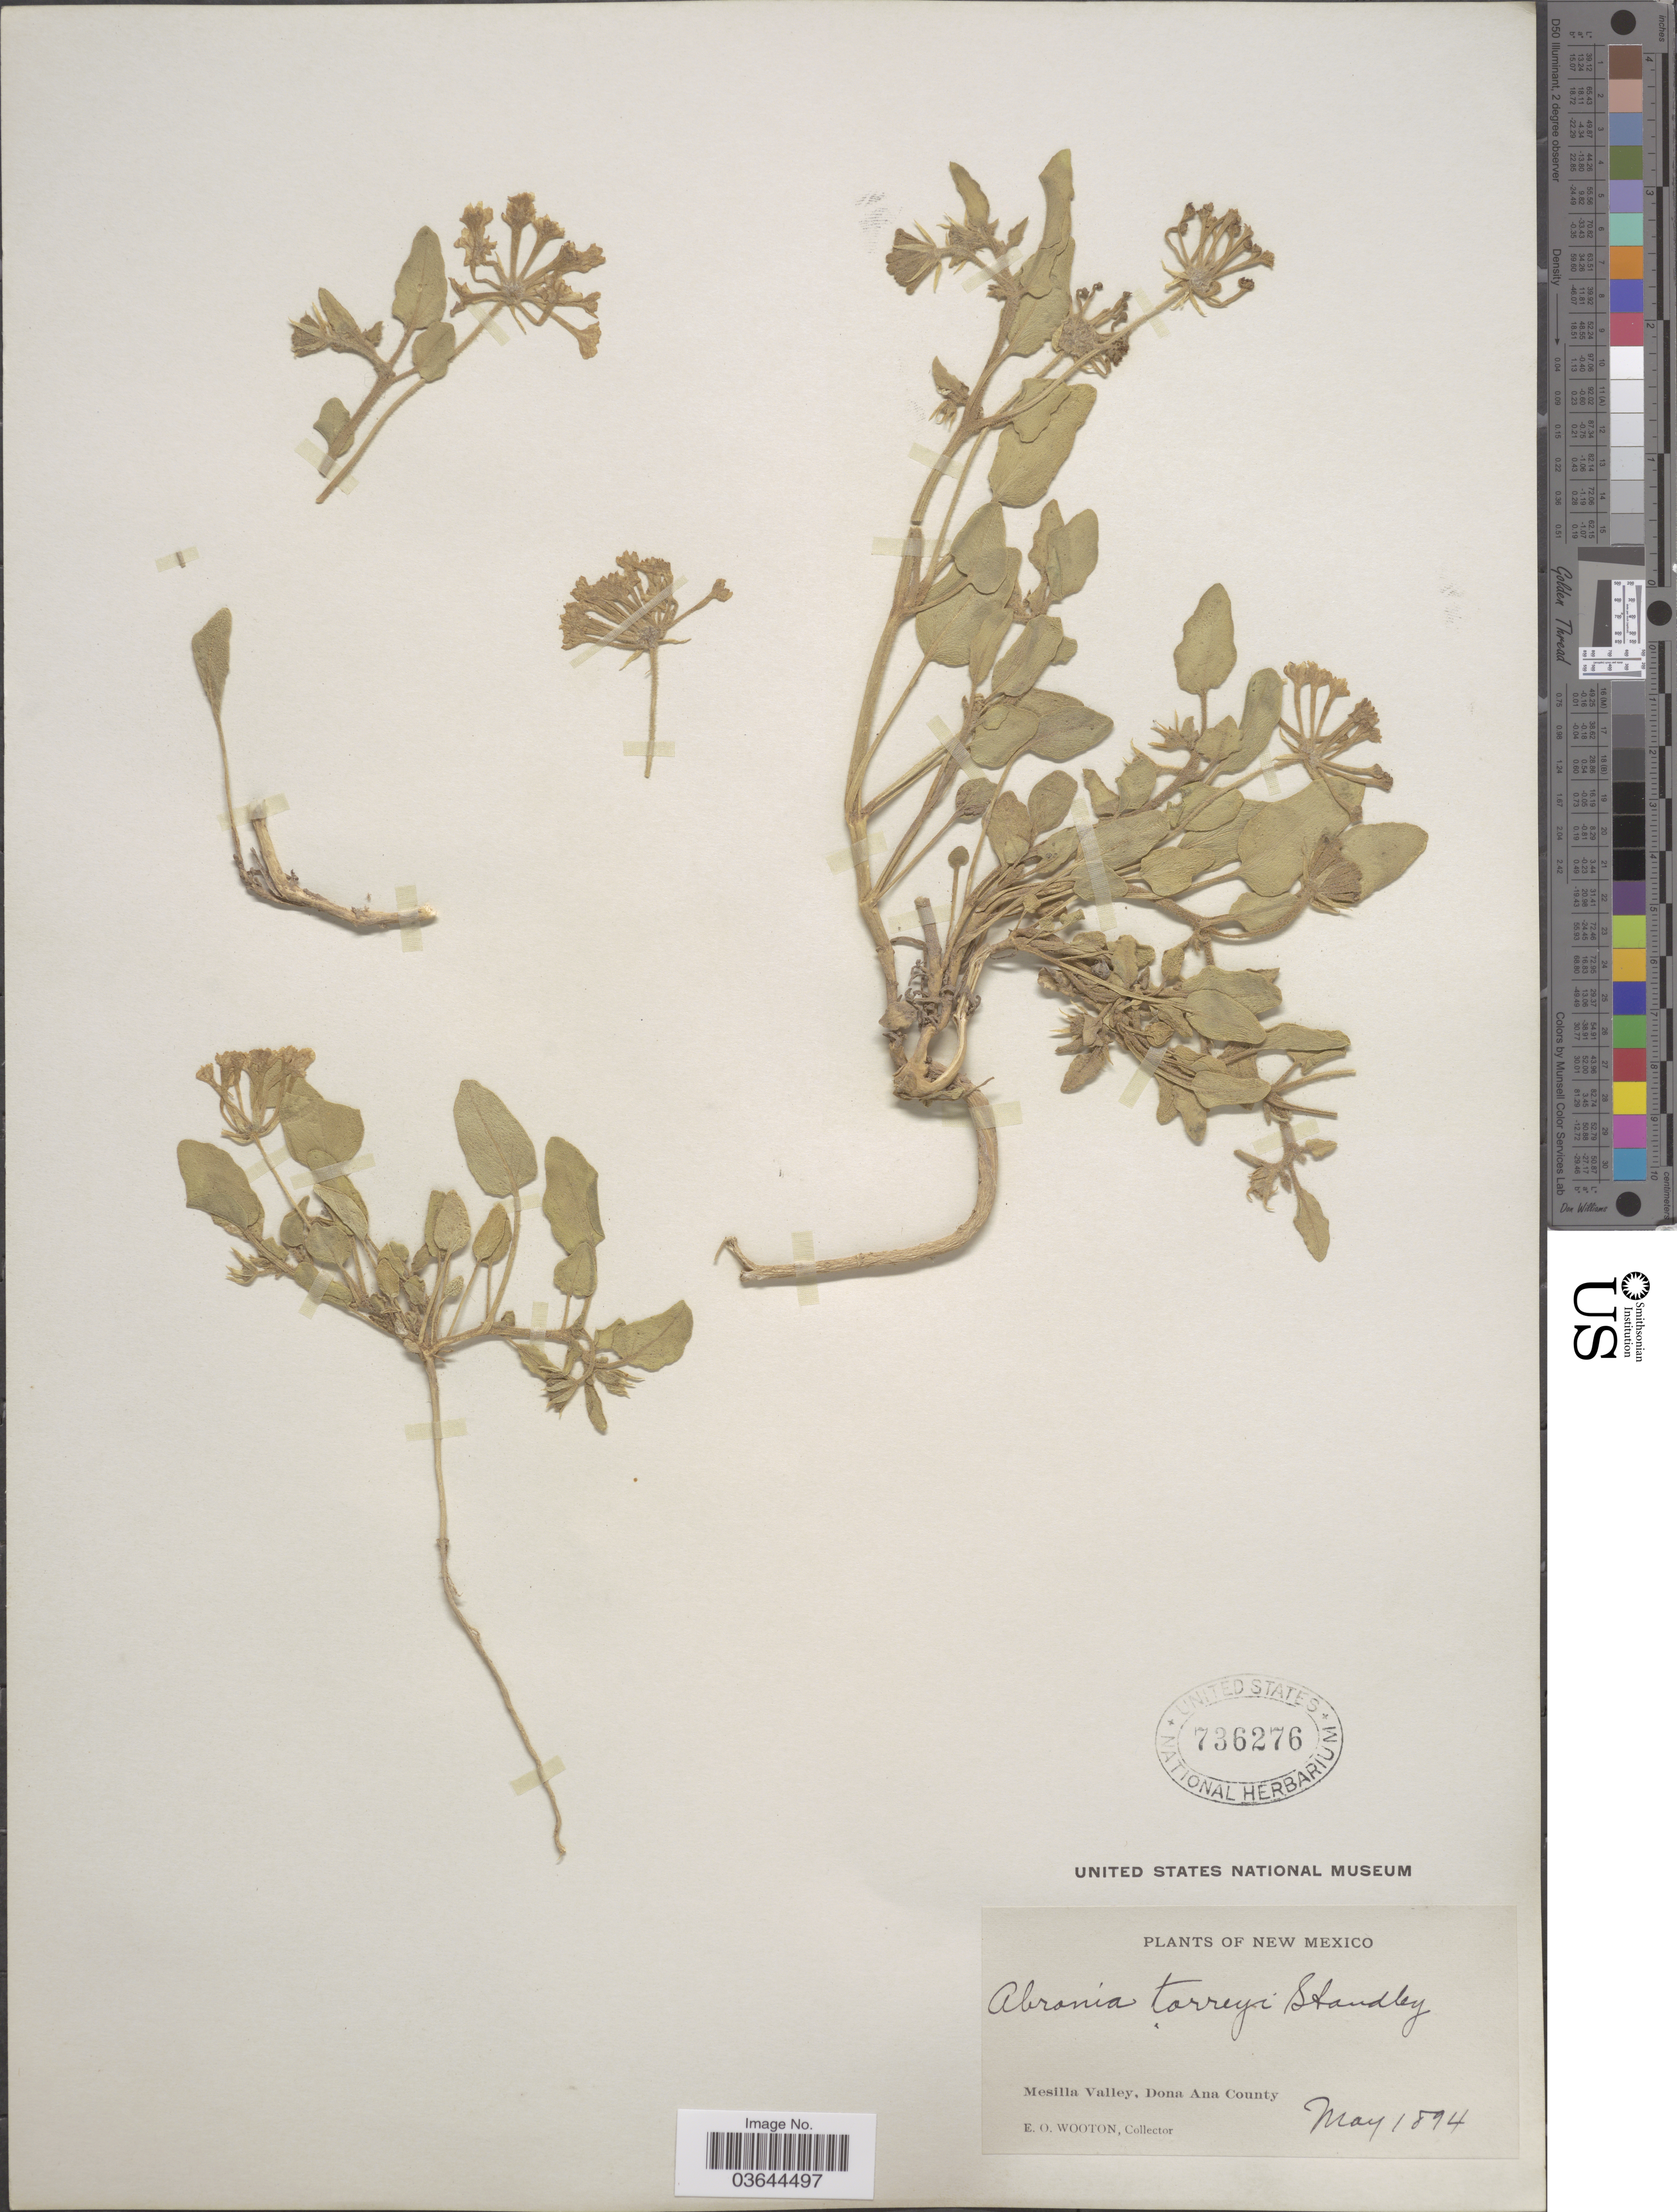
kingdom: Plantae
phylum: Tracheophyta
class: Magnoliopsida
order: Caryophyllales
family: Nyctaginaceae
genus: Abronia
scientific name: Abronia angustifolia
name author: Greene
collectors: E. O. Wooton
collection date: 1894-05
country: United States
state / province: New Mexico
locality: Mesilla Valley, Dona Ana County.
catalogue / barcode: US 736276